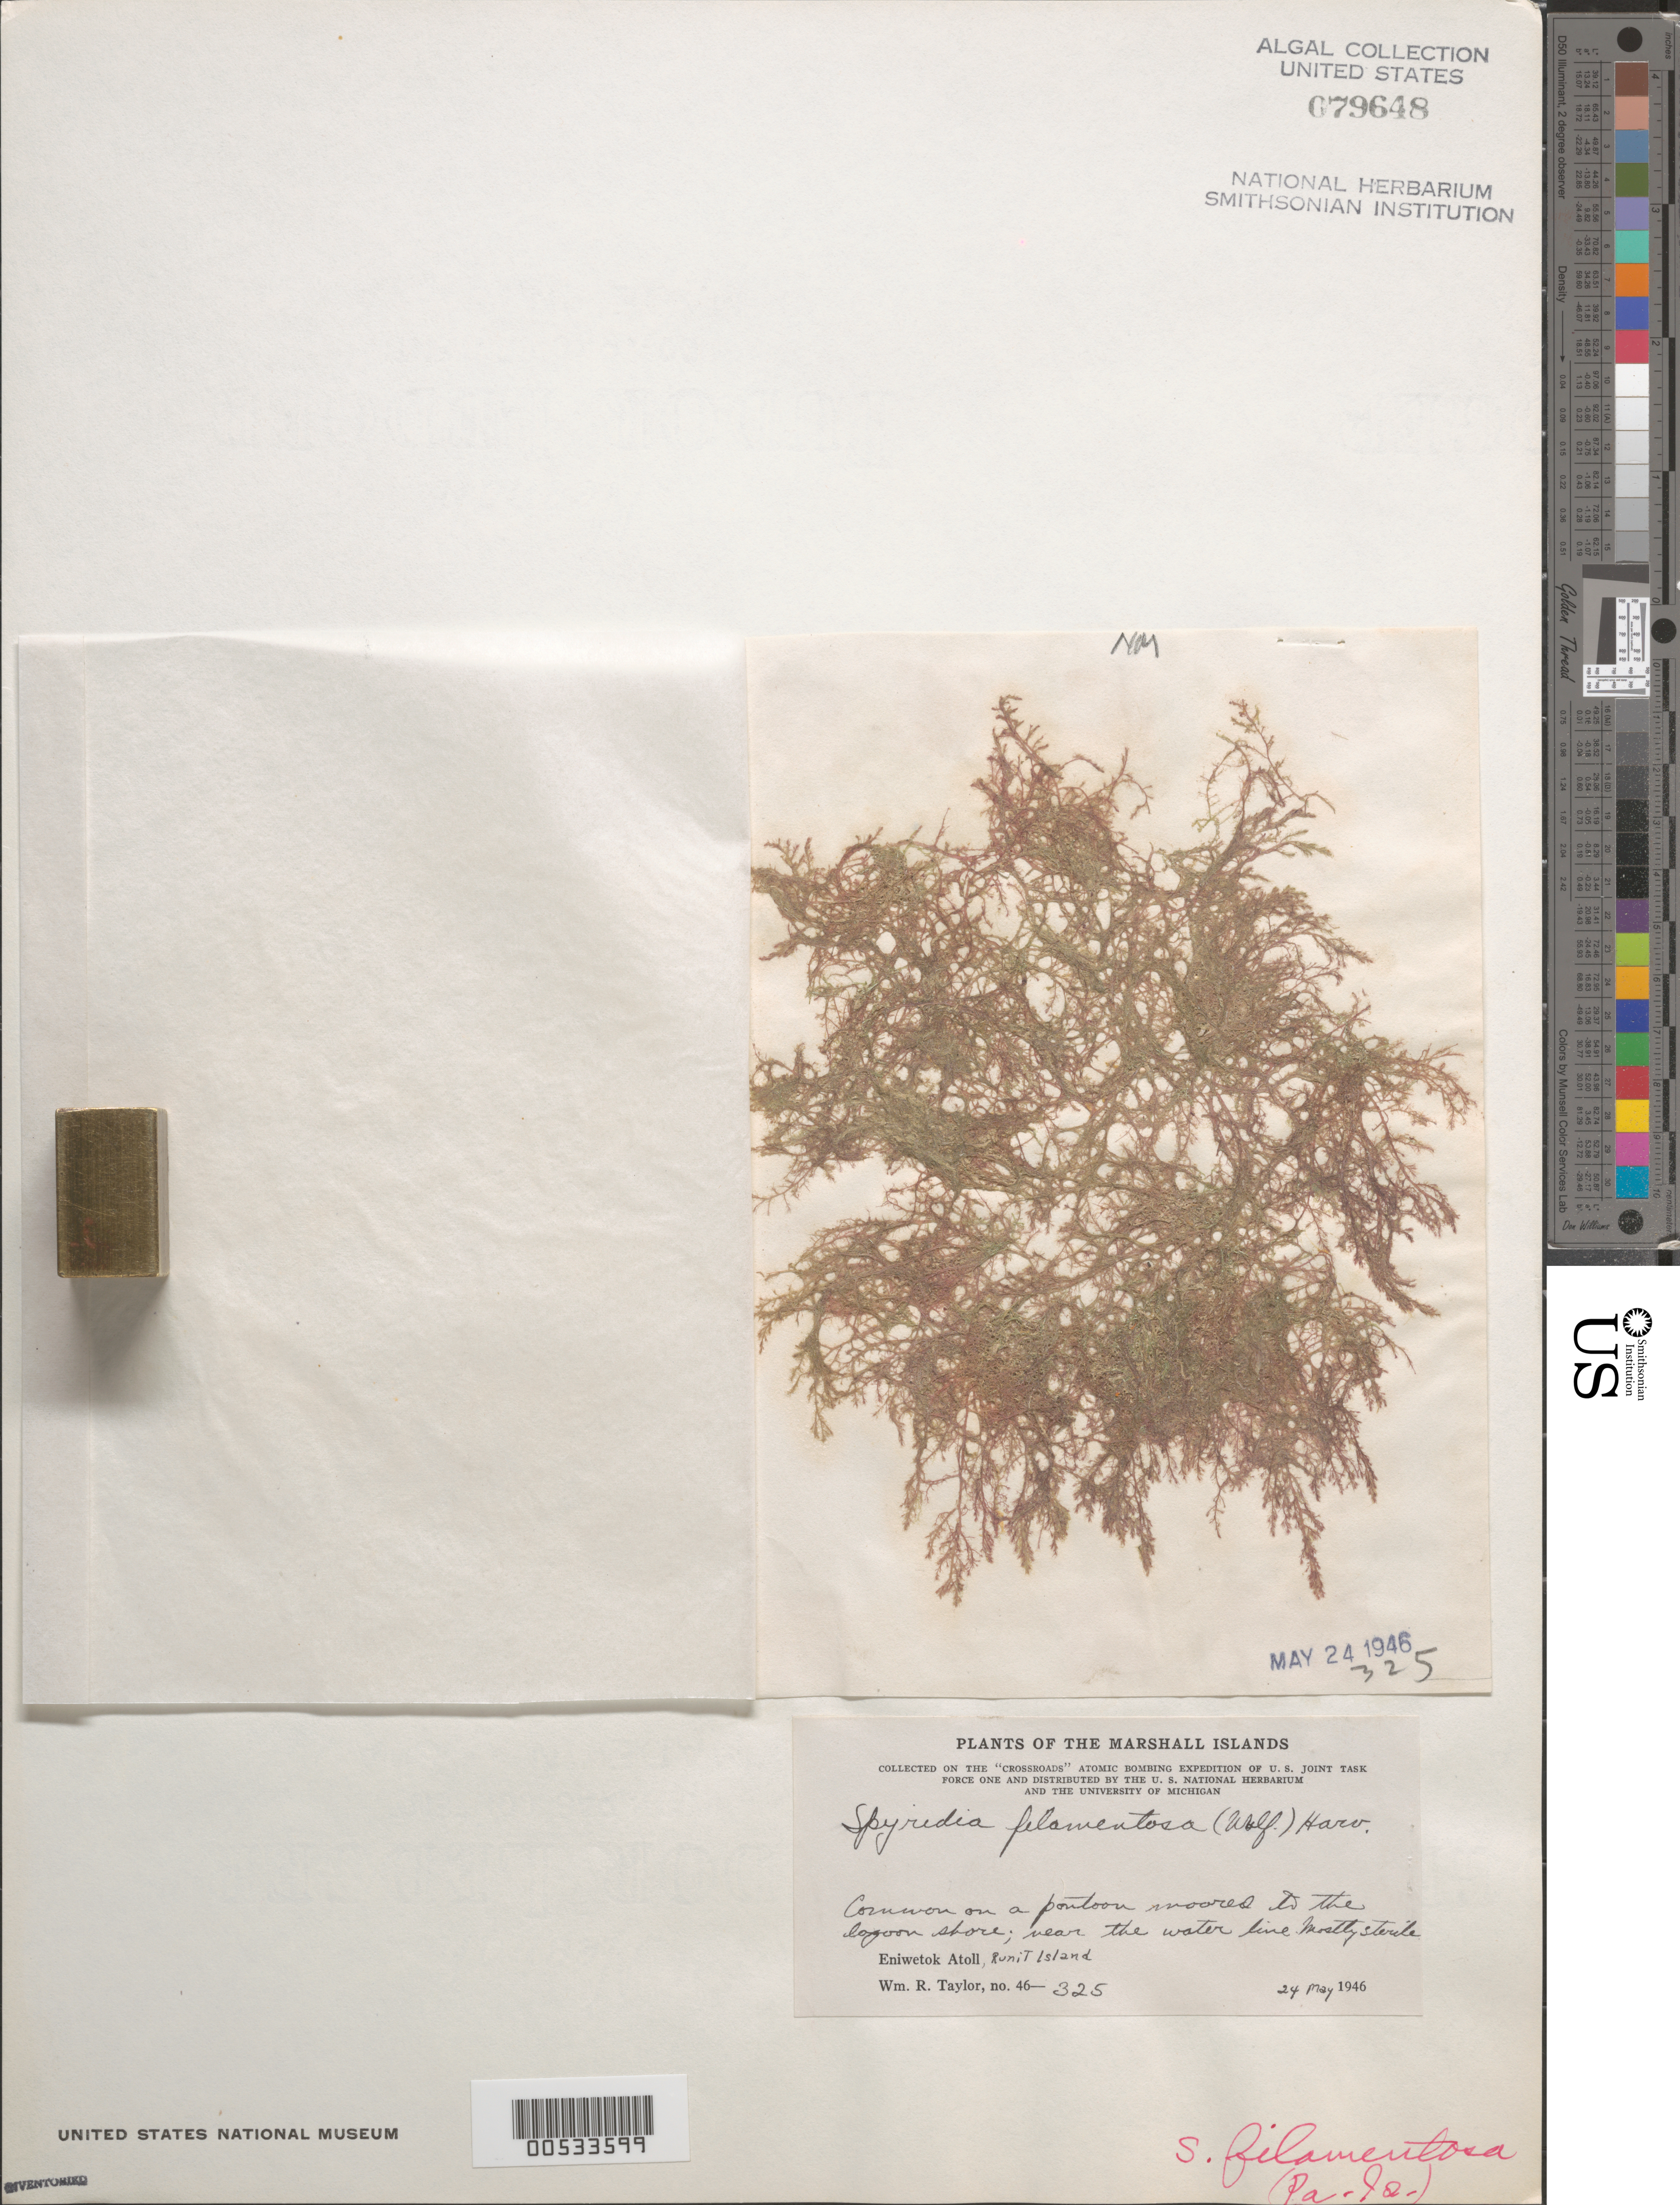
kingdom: Plantae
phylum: Rhodophyta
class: Florideophyceae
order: Ceramiales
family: Spyridiaceae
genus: Spyridia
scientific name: Spyridia filamentosa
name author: (Wulfen) Harv.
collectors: W. R. Taylor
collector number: WRT 46-325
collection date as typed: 24 May 1946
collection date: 1946-05-24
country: Marshall Islands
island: Enewetak [Eniwetok] Atoll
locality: Runit Islet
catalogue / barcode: US 79648